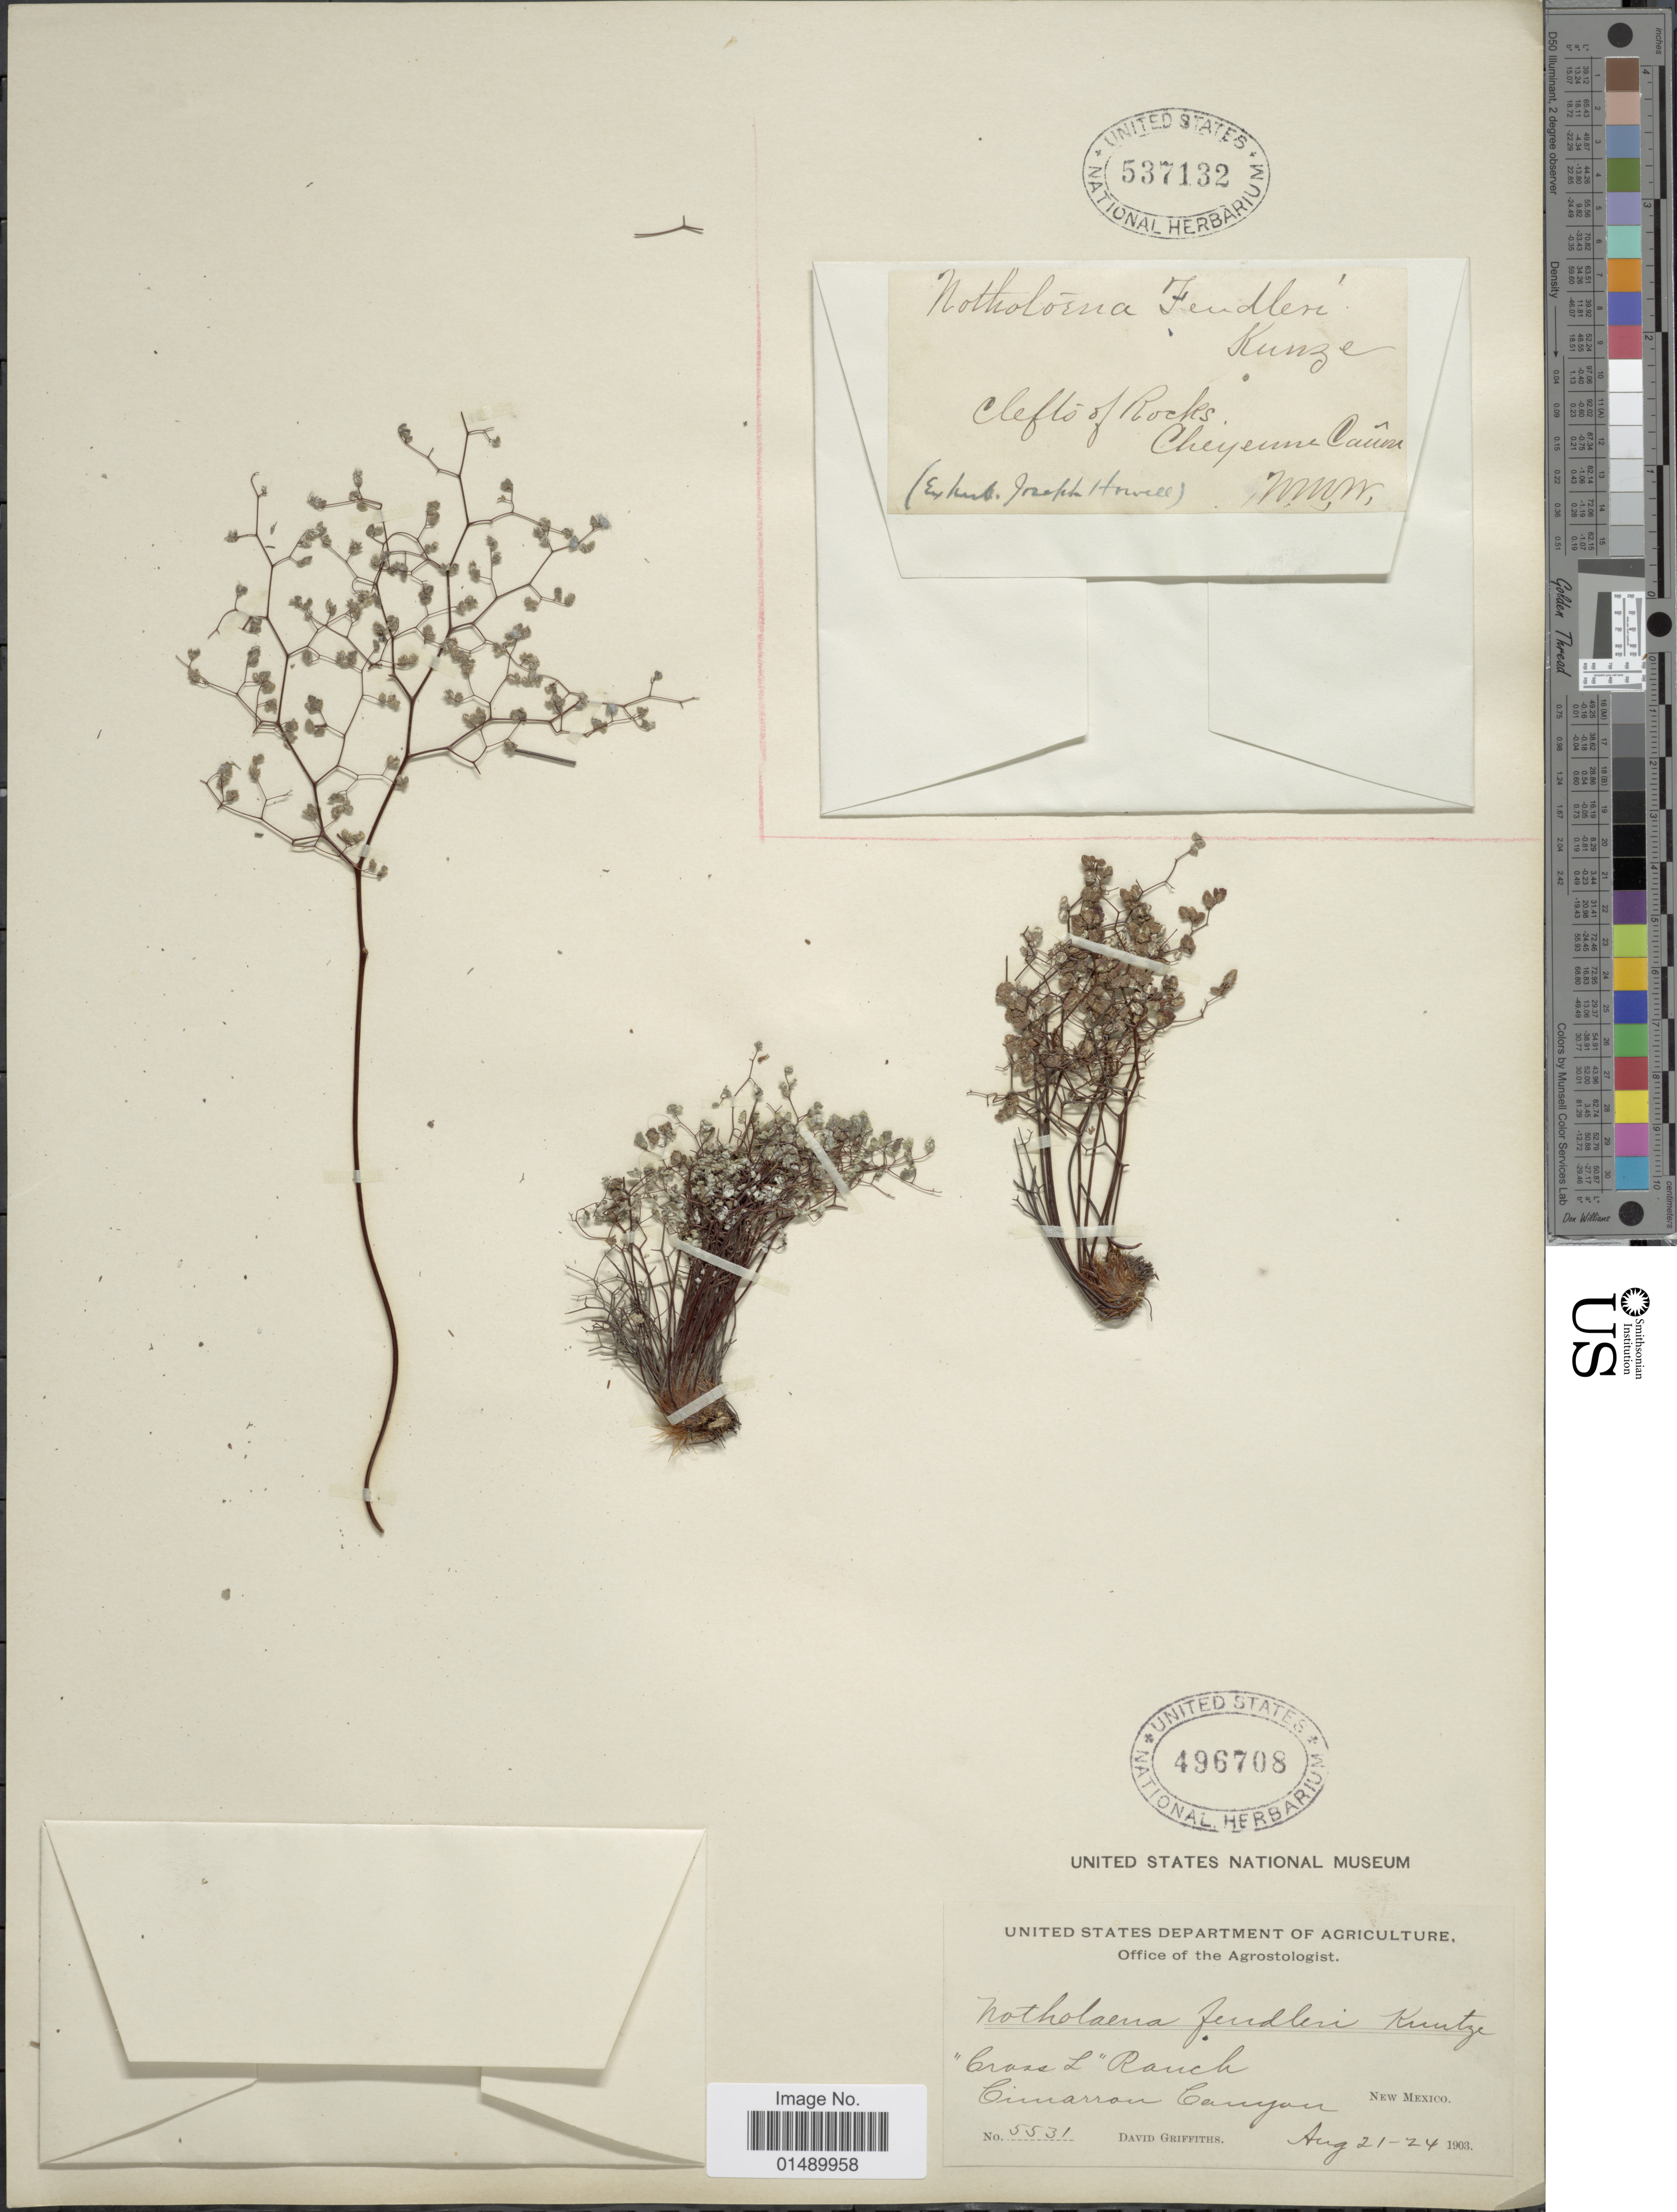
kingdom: Plantae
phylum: Tracheophyta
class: Polypodiopsida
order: Polypodiales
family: Pteridaceae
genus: Argyrochosma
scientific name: Argyrochosma fendleri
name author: (Kunze) Windham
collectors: D. Griffiths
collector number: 5531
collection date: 1903-08-21/1903-08-24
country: United States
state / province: New Mexico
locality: New Mexico, Gimarran Canyon.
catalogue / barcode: US 496708